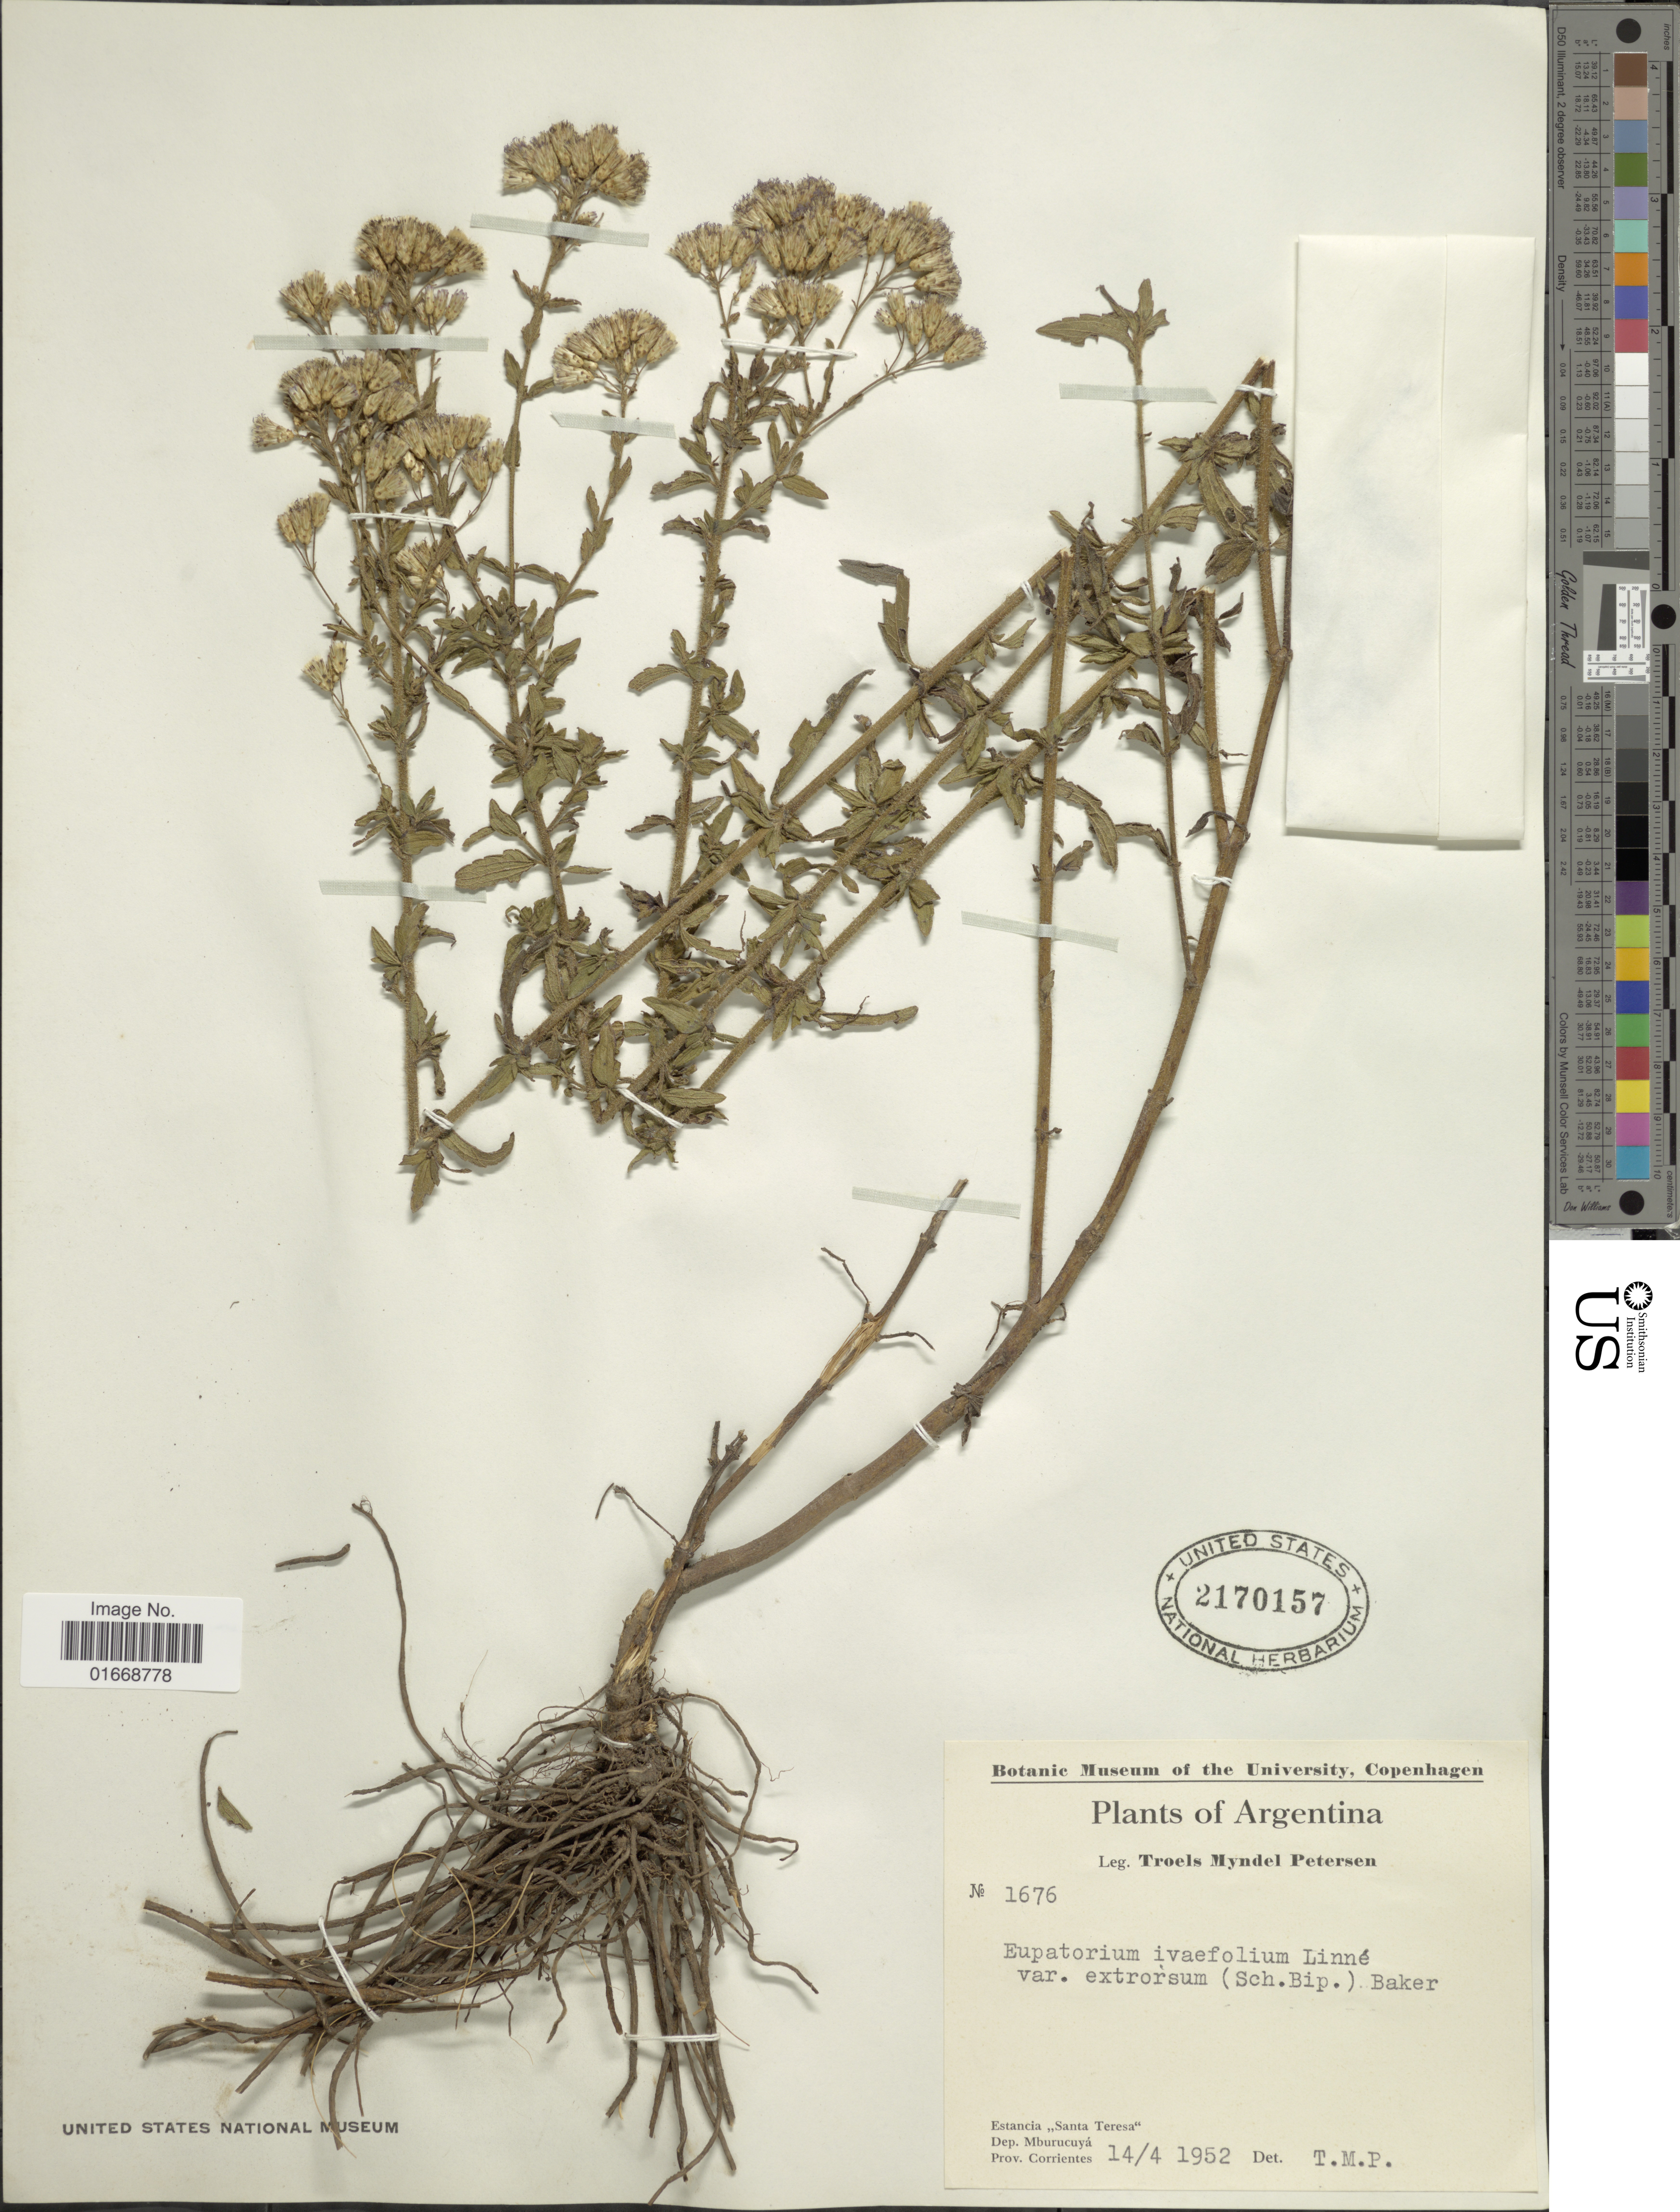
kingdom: Plantae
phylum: Tracheophyta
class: Magnoliopsida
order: Asterales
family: Asteraceae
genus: Chromolaena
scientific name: Chromolaena ivaefolia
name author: (L.) R.M. King & H. Rob.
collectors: T. M. Petersen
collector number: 1676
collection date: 1952-04-14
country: Argentina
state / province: Corrientes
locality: Estancia Santa Teresa, Dep. Mburucuya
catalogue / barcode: US 2170157